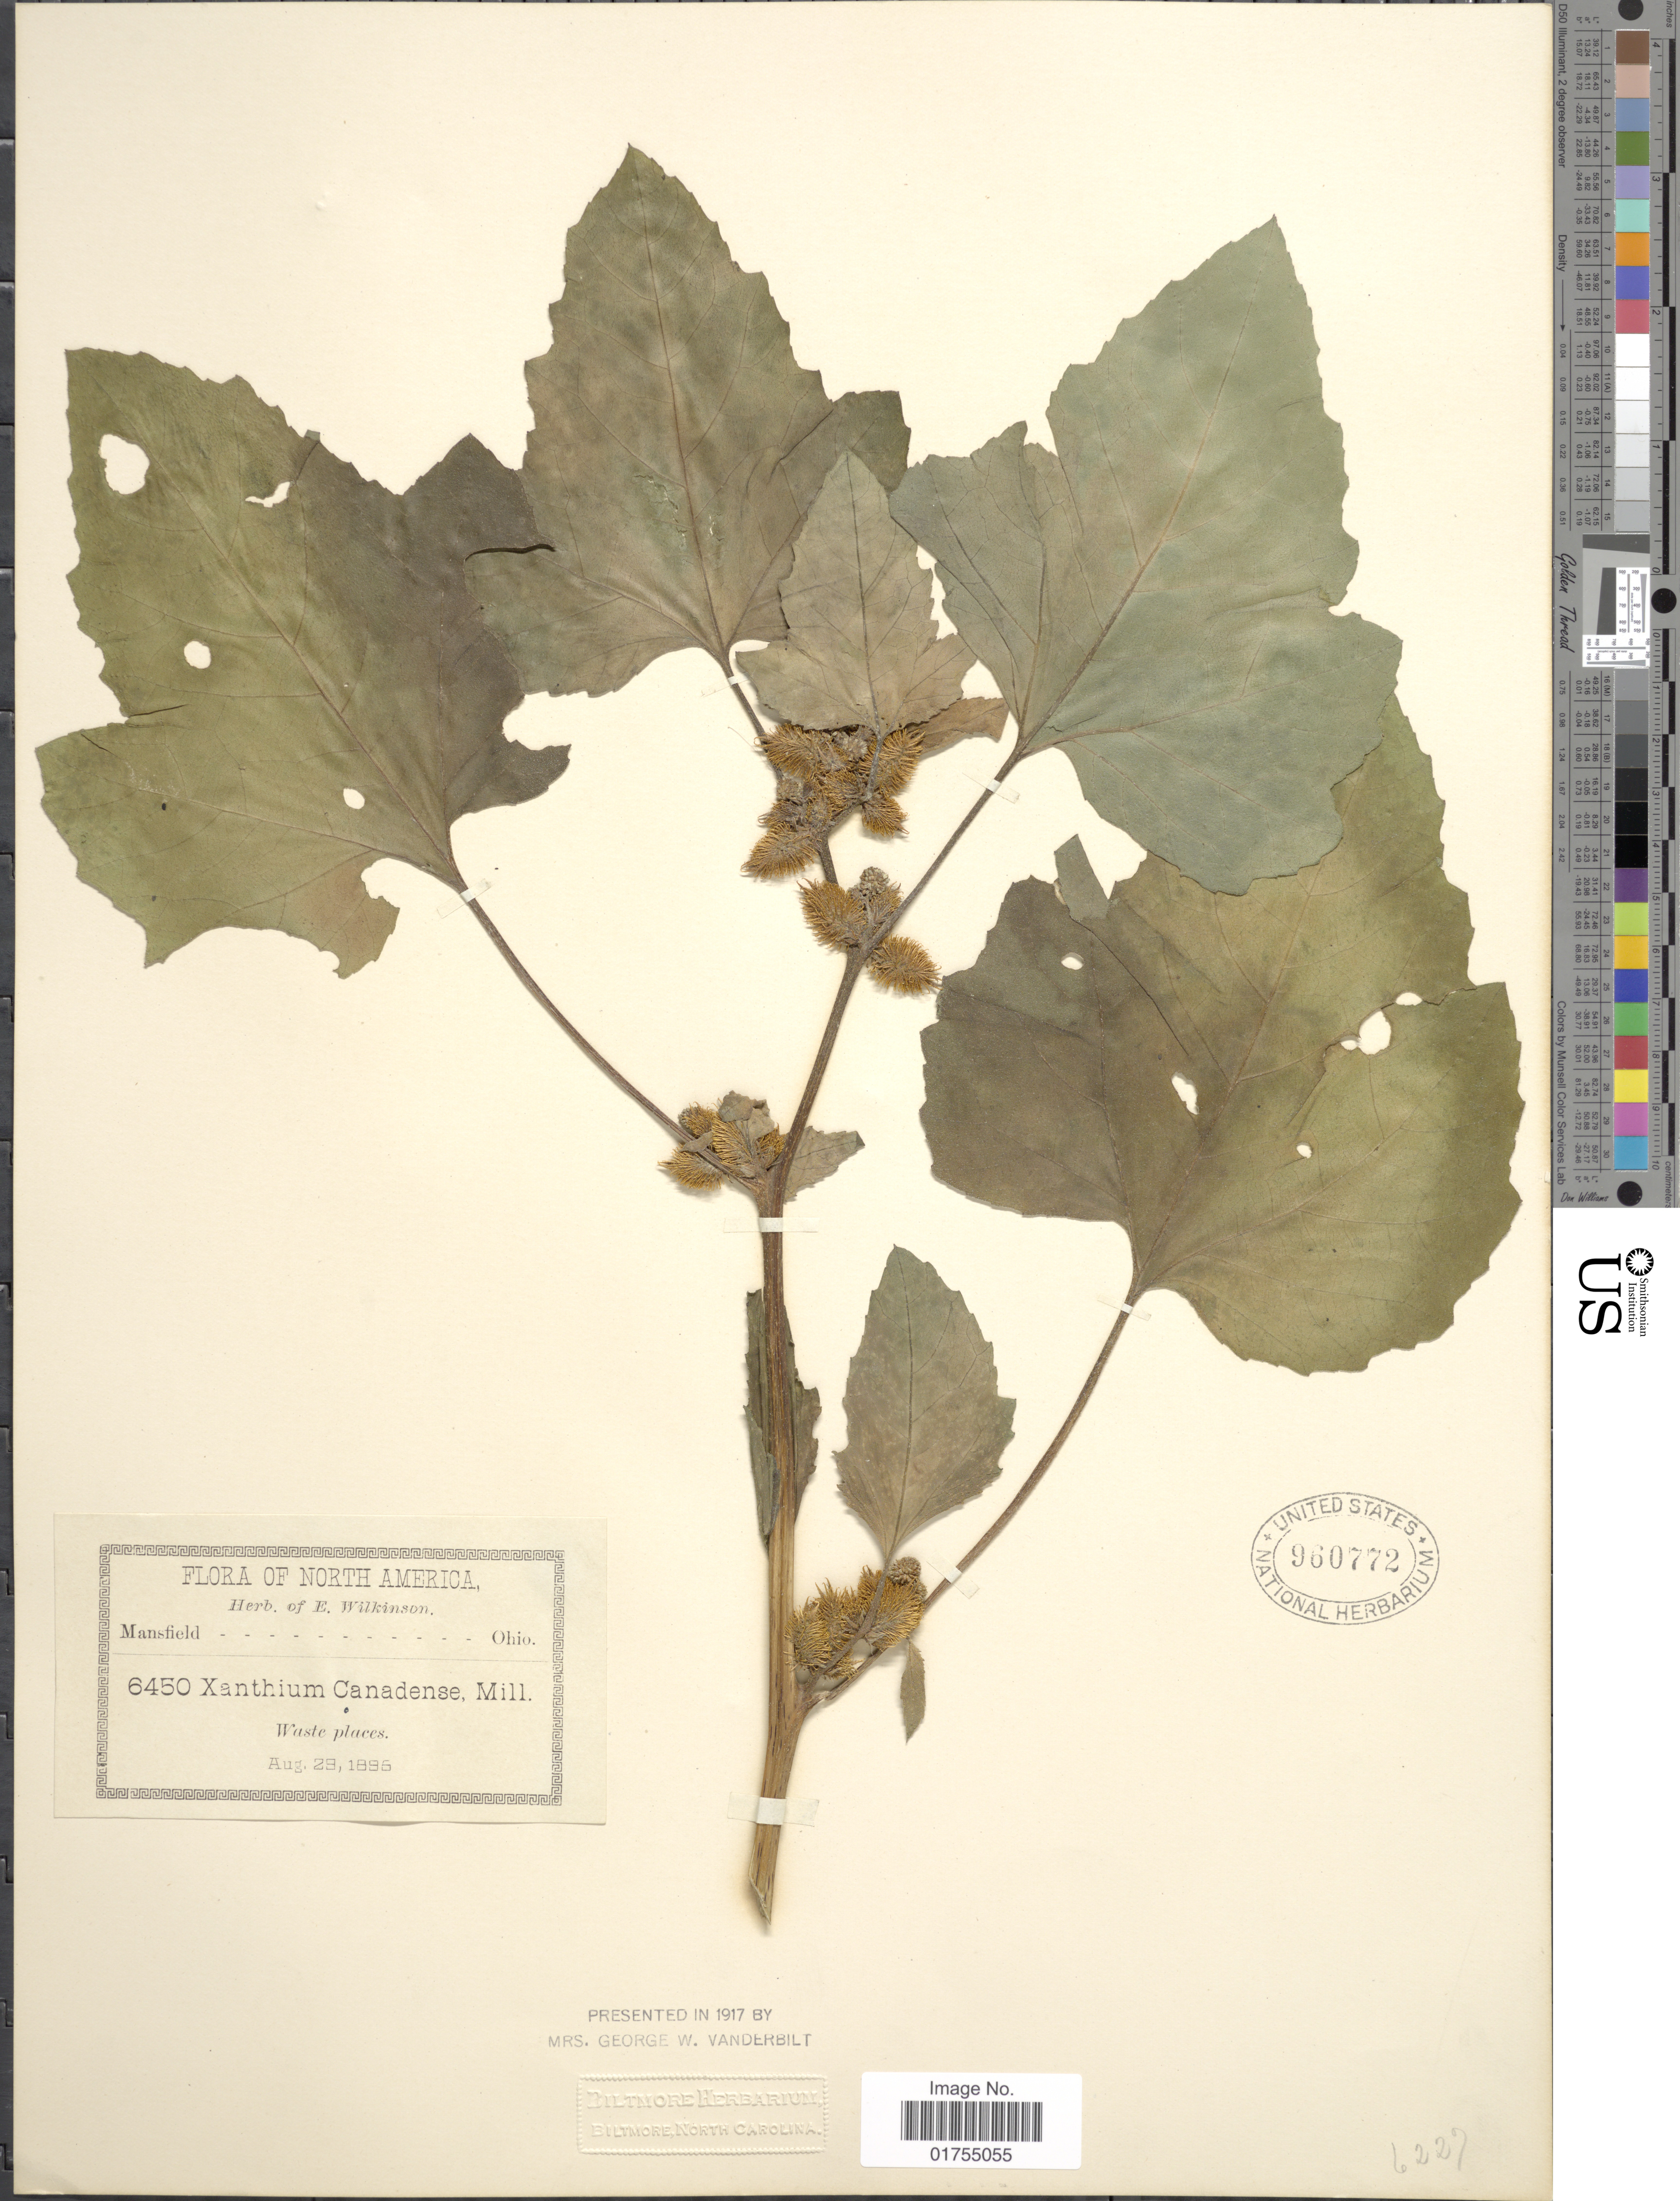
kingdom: Plantae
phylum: Tracheophyta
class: Magnoliopsida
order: Asterales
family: Asteraceae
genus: Xanthium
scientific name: Xanthium canadense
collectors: ex herb. E. Wilkinson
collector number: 6450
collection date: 1896-08-29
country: United States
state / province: Ohio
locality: Mansfield.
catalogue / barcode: US 960772